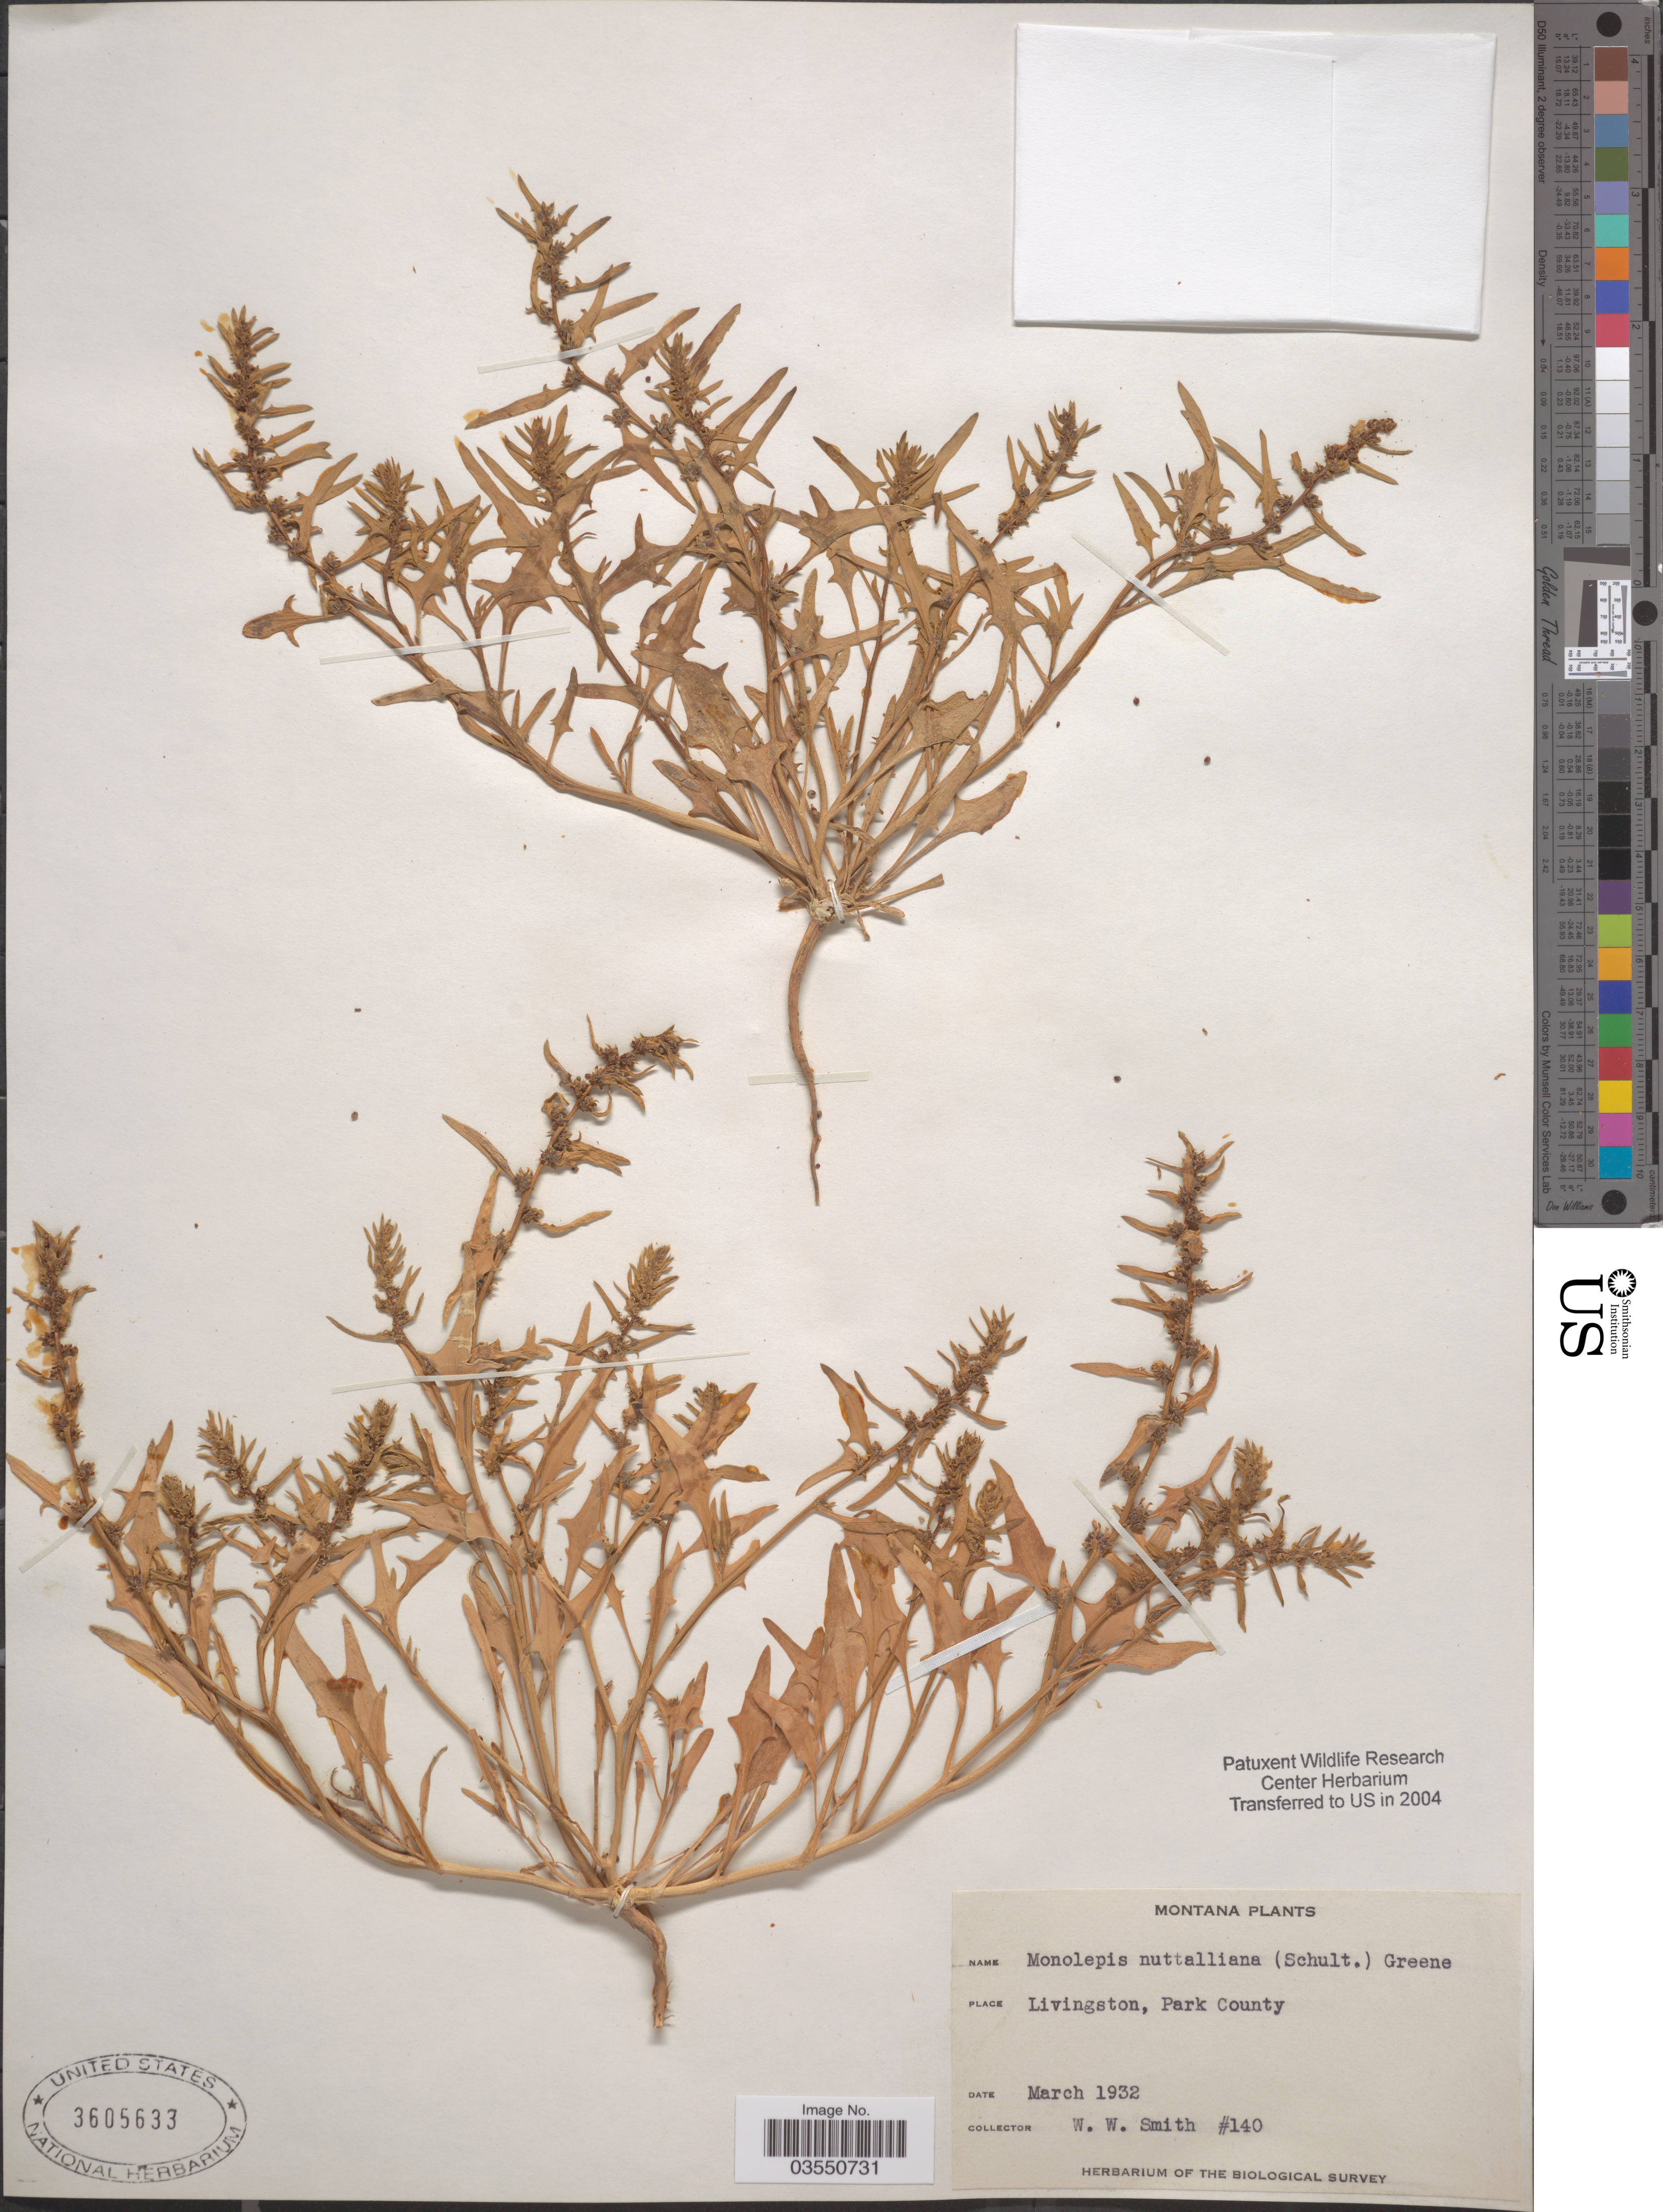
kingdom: Plantae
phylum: Tracheophyta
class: Magnoliopsida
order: Caryophyllales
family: Amaranthaceae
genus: Blitum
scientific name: Blitum nuttallianum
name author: Schult.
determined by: U.S. National Herbarium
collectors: W. W. Smith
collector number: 140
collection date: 1932-03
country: United States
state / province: Montana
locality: Livingston, Park County.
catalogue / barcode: US 3605633